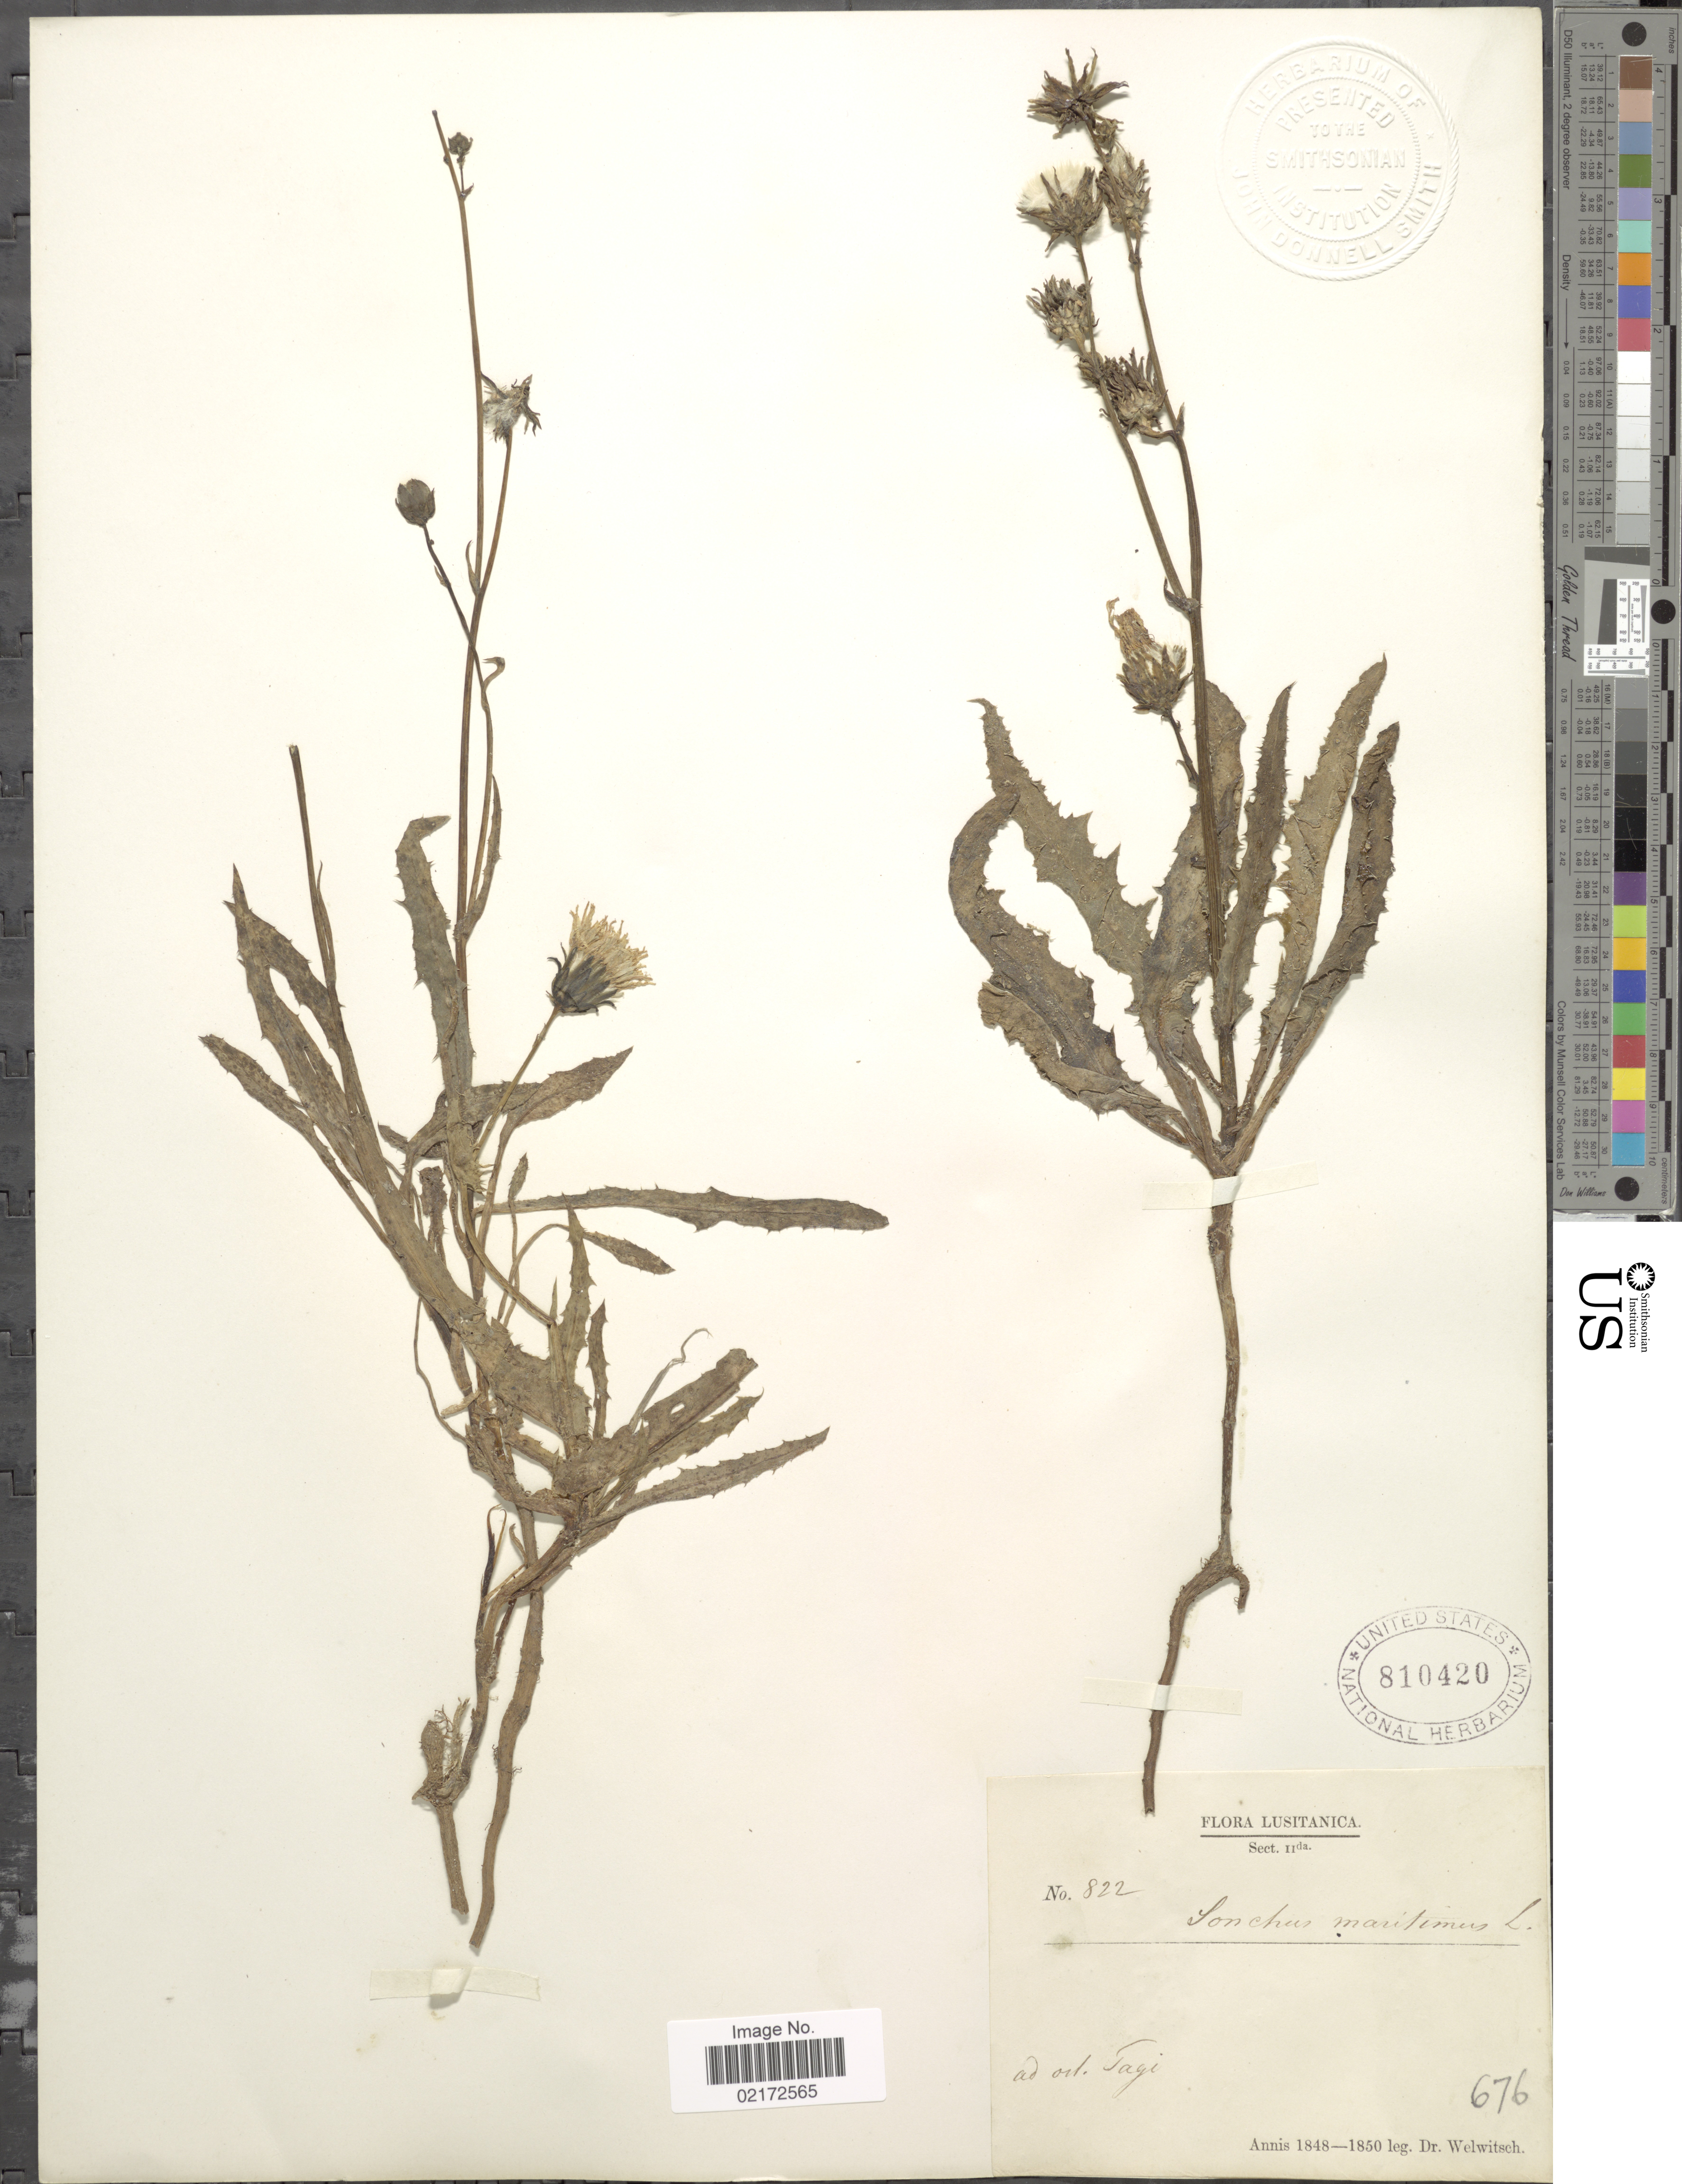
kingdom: Plantae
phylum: Tracheophyta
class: Magnoliopsida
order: Asterales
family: Asteraceae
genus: Sonchus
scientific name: Sonchus maritimus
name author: L.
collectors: -. Welwitsch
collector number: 822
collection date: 1848/1850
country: Portugal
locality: Lusitanica. Ad ort. Tagi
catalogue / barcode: US 810420